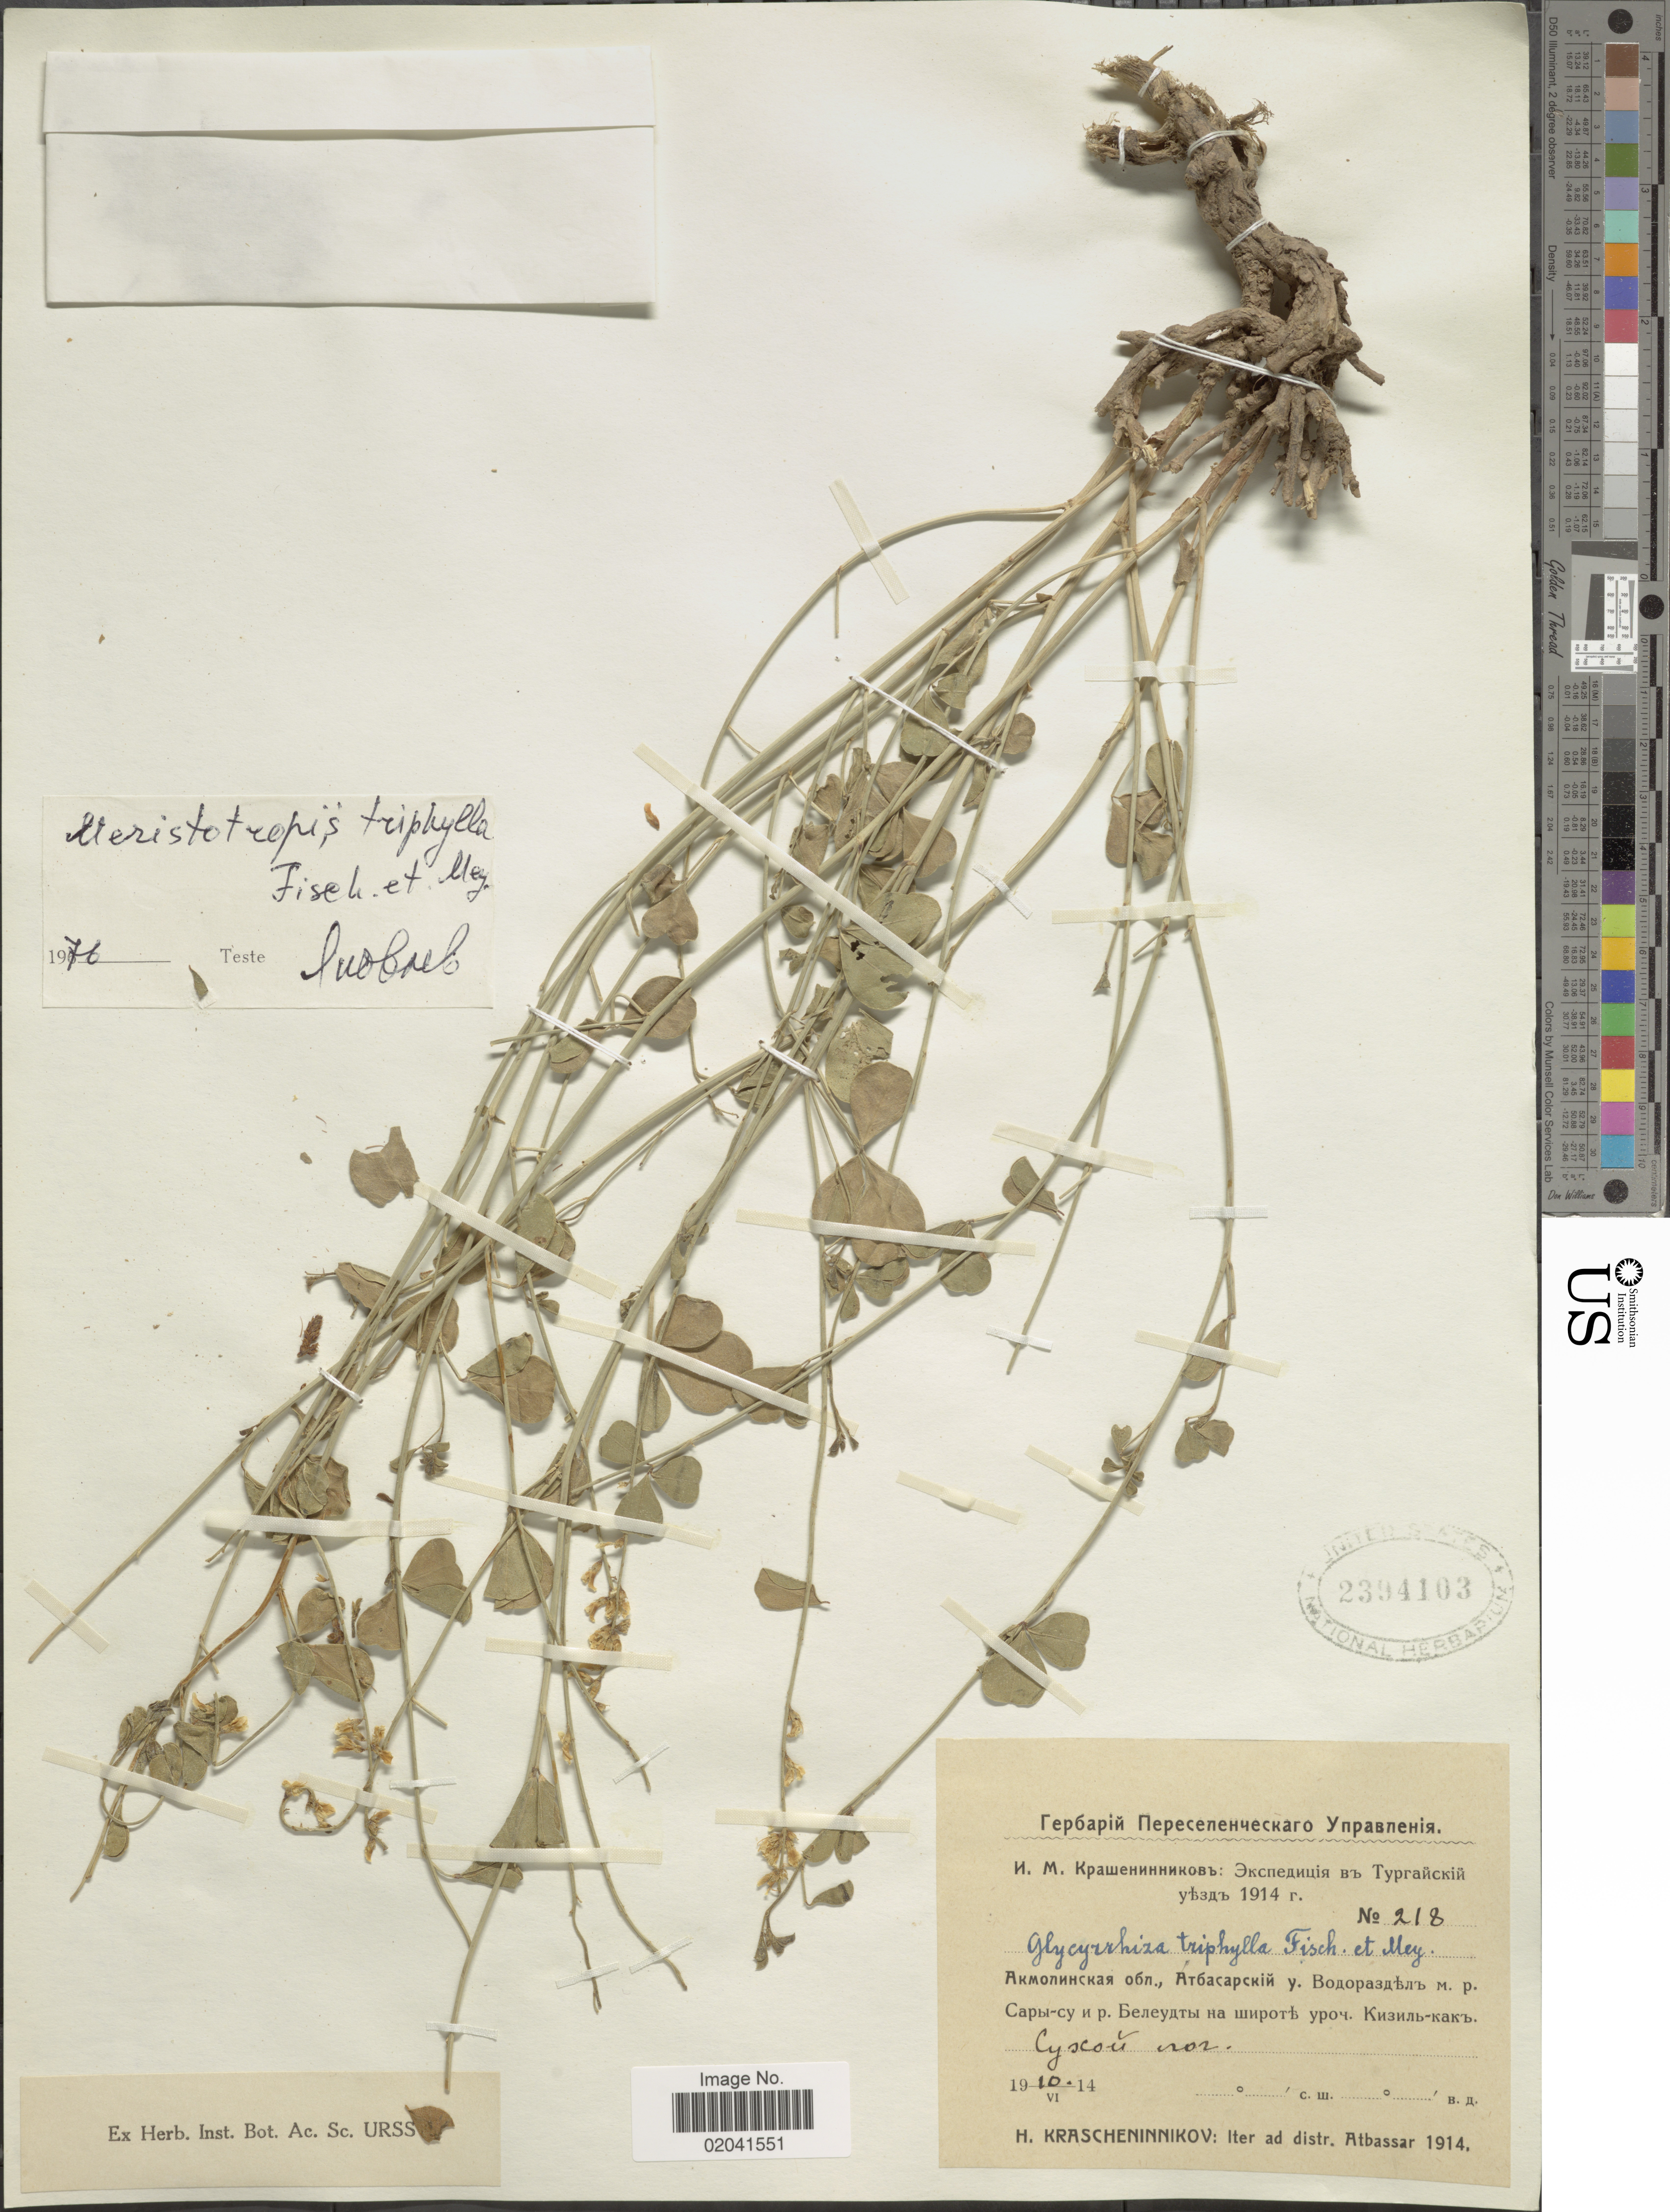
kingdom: Plantae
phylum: Tracheophyta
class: Magnoliopsida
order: Fabales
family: Fabaceae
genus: Glycyrrhiza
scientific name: Glycyrrhiza triphylla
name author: Fisch. & C.A. Mey.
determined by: Strong, Mark T., (BOT), Smithsonian Institution - National Museum of Natural History (UNITED STATES)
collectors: I. Krascheninnikov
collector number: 218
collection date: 1914-06-10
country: Kazakhstan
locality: Atbasar District, Akmola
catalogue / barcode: US 2394103